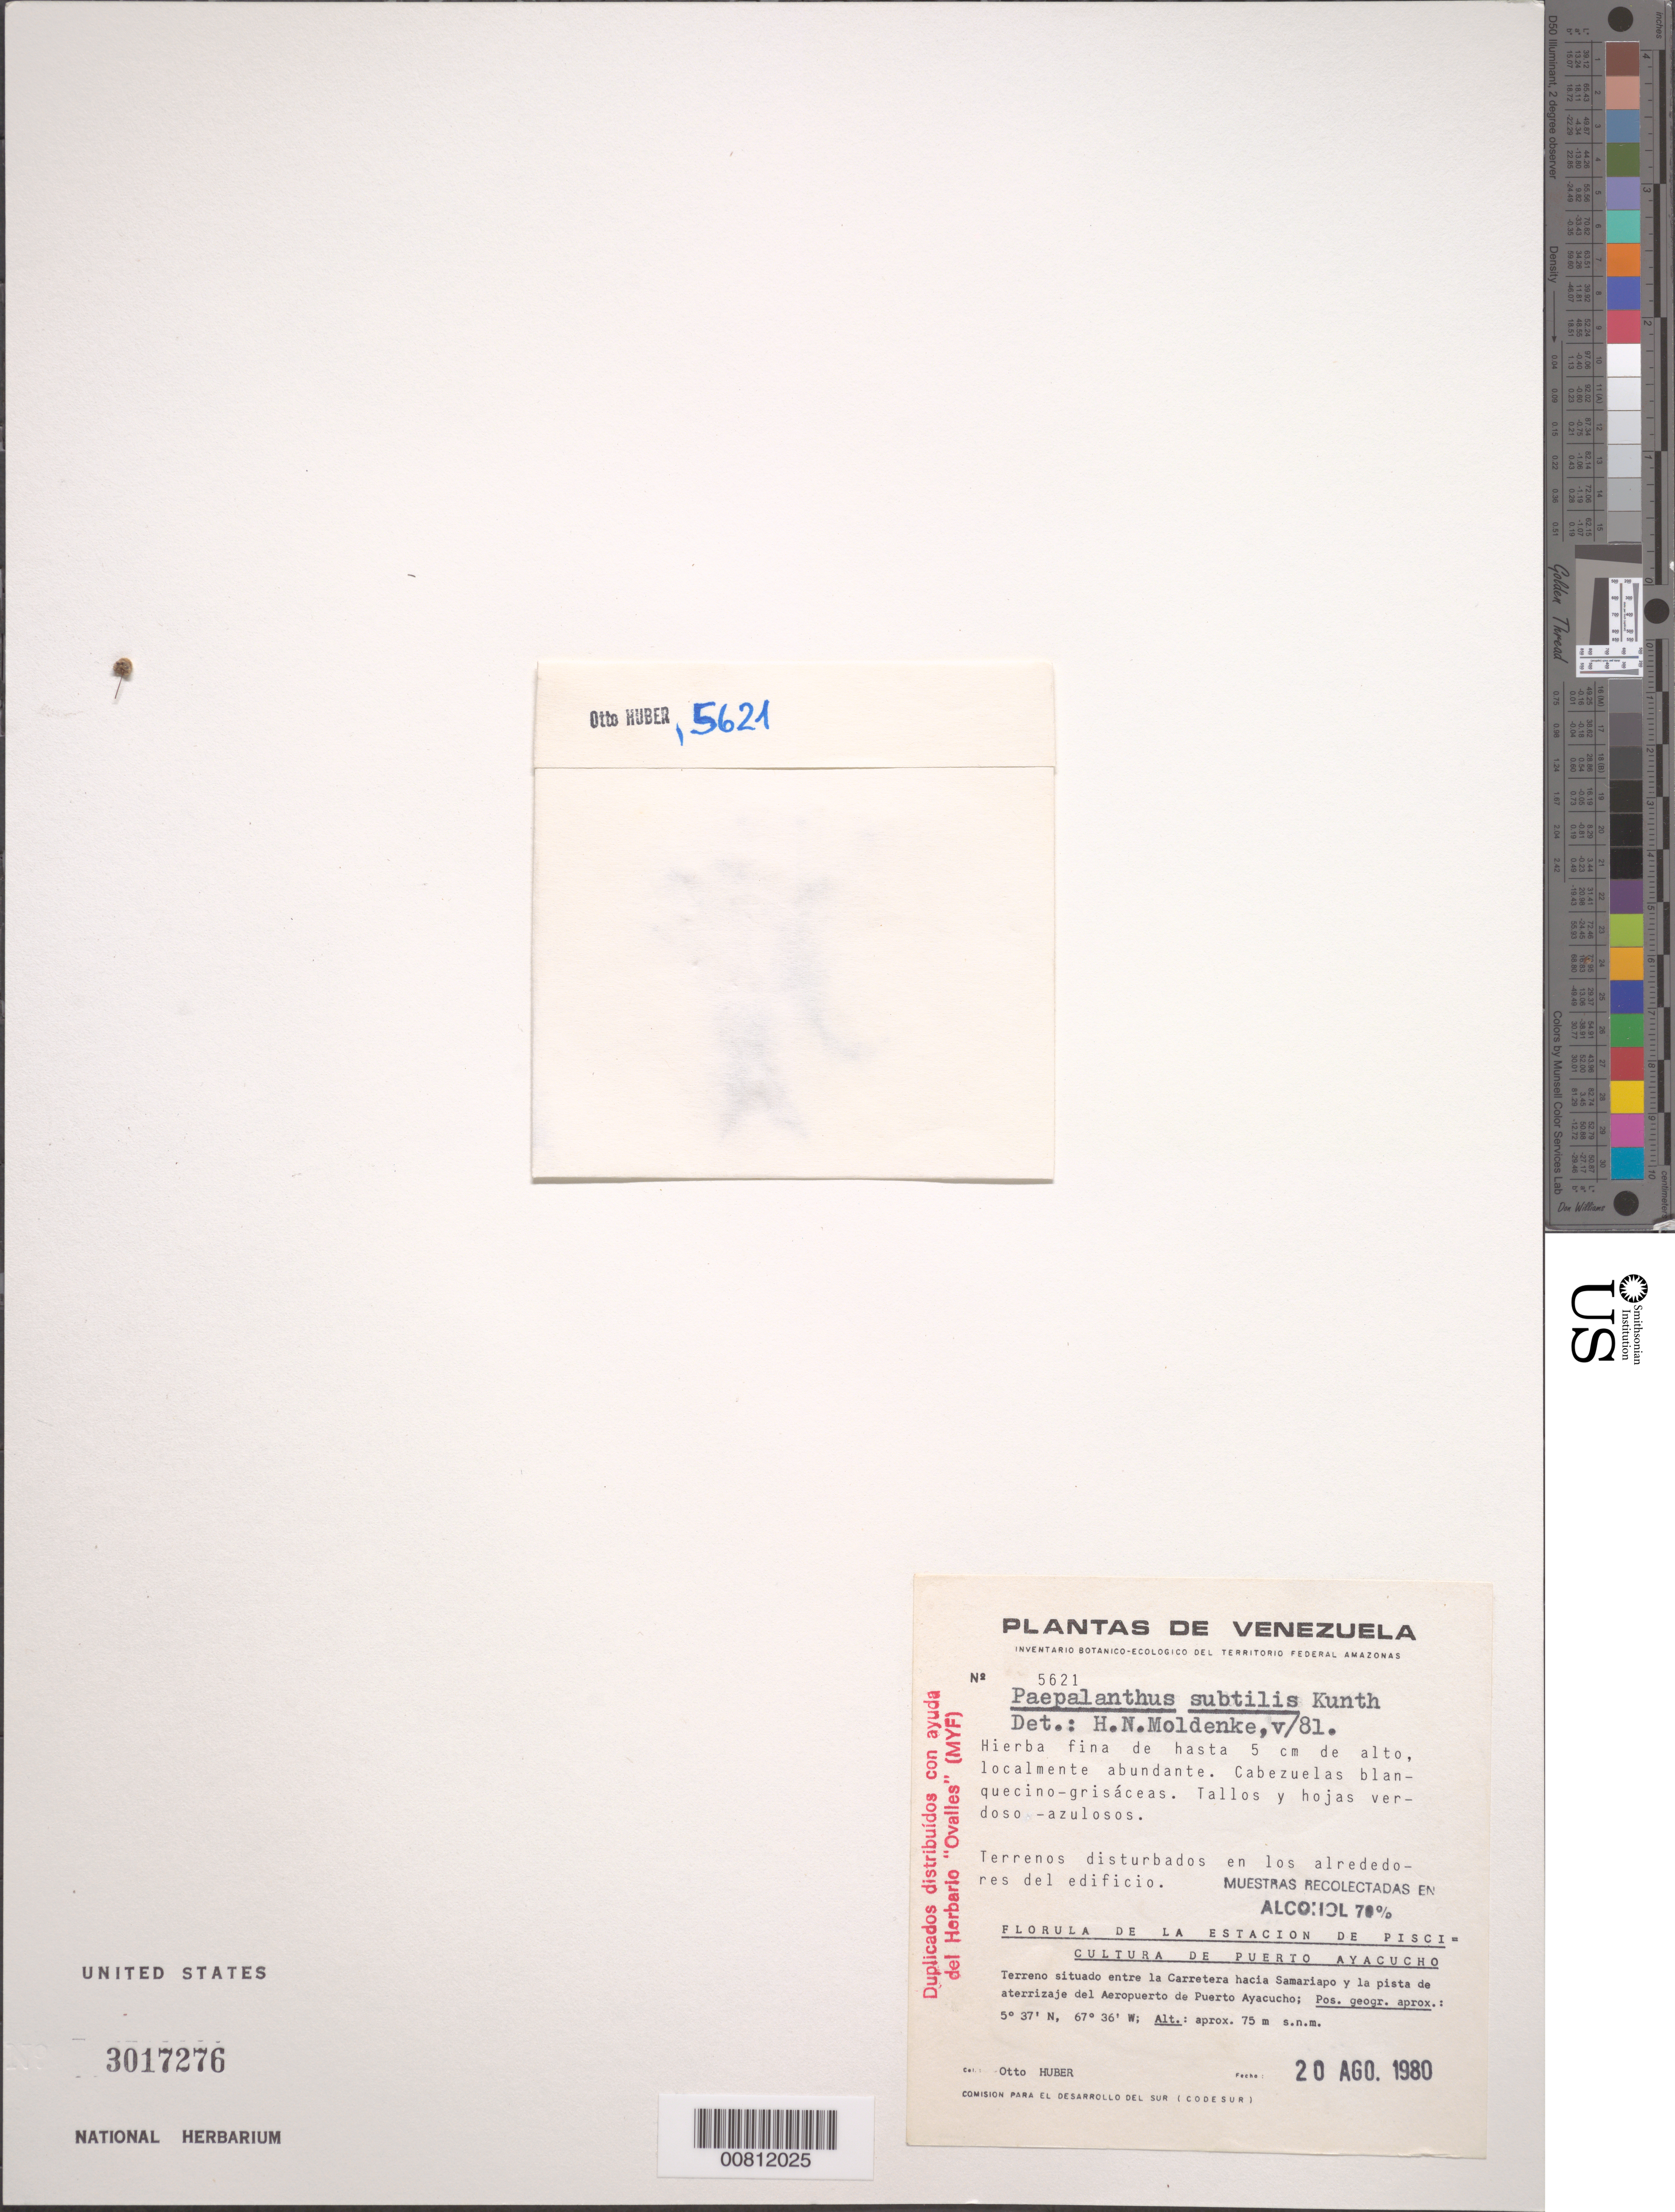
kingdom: Plantae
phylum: Tracheophyta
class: Liliopsida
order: Poales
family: Eriocaulaceae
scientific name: Giuliettia subtilis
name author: (Miq.) Andrino & Sano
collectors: O. Huber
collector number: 5621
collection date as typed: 20-Aug-80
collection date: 1980-08-20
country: Venezuela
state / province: Amazonas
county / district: Atures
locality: Puerto Ayacucho, carretera hacia Samariapo y la pista de Aterrizaje del aeropuerto de Puerto Ayacucho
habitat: Terrenos disturbados en los alrededores del edificio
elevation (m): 75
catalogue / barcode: US 3017276